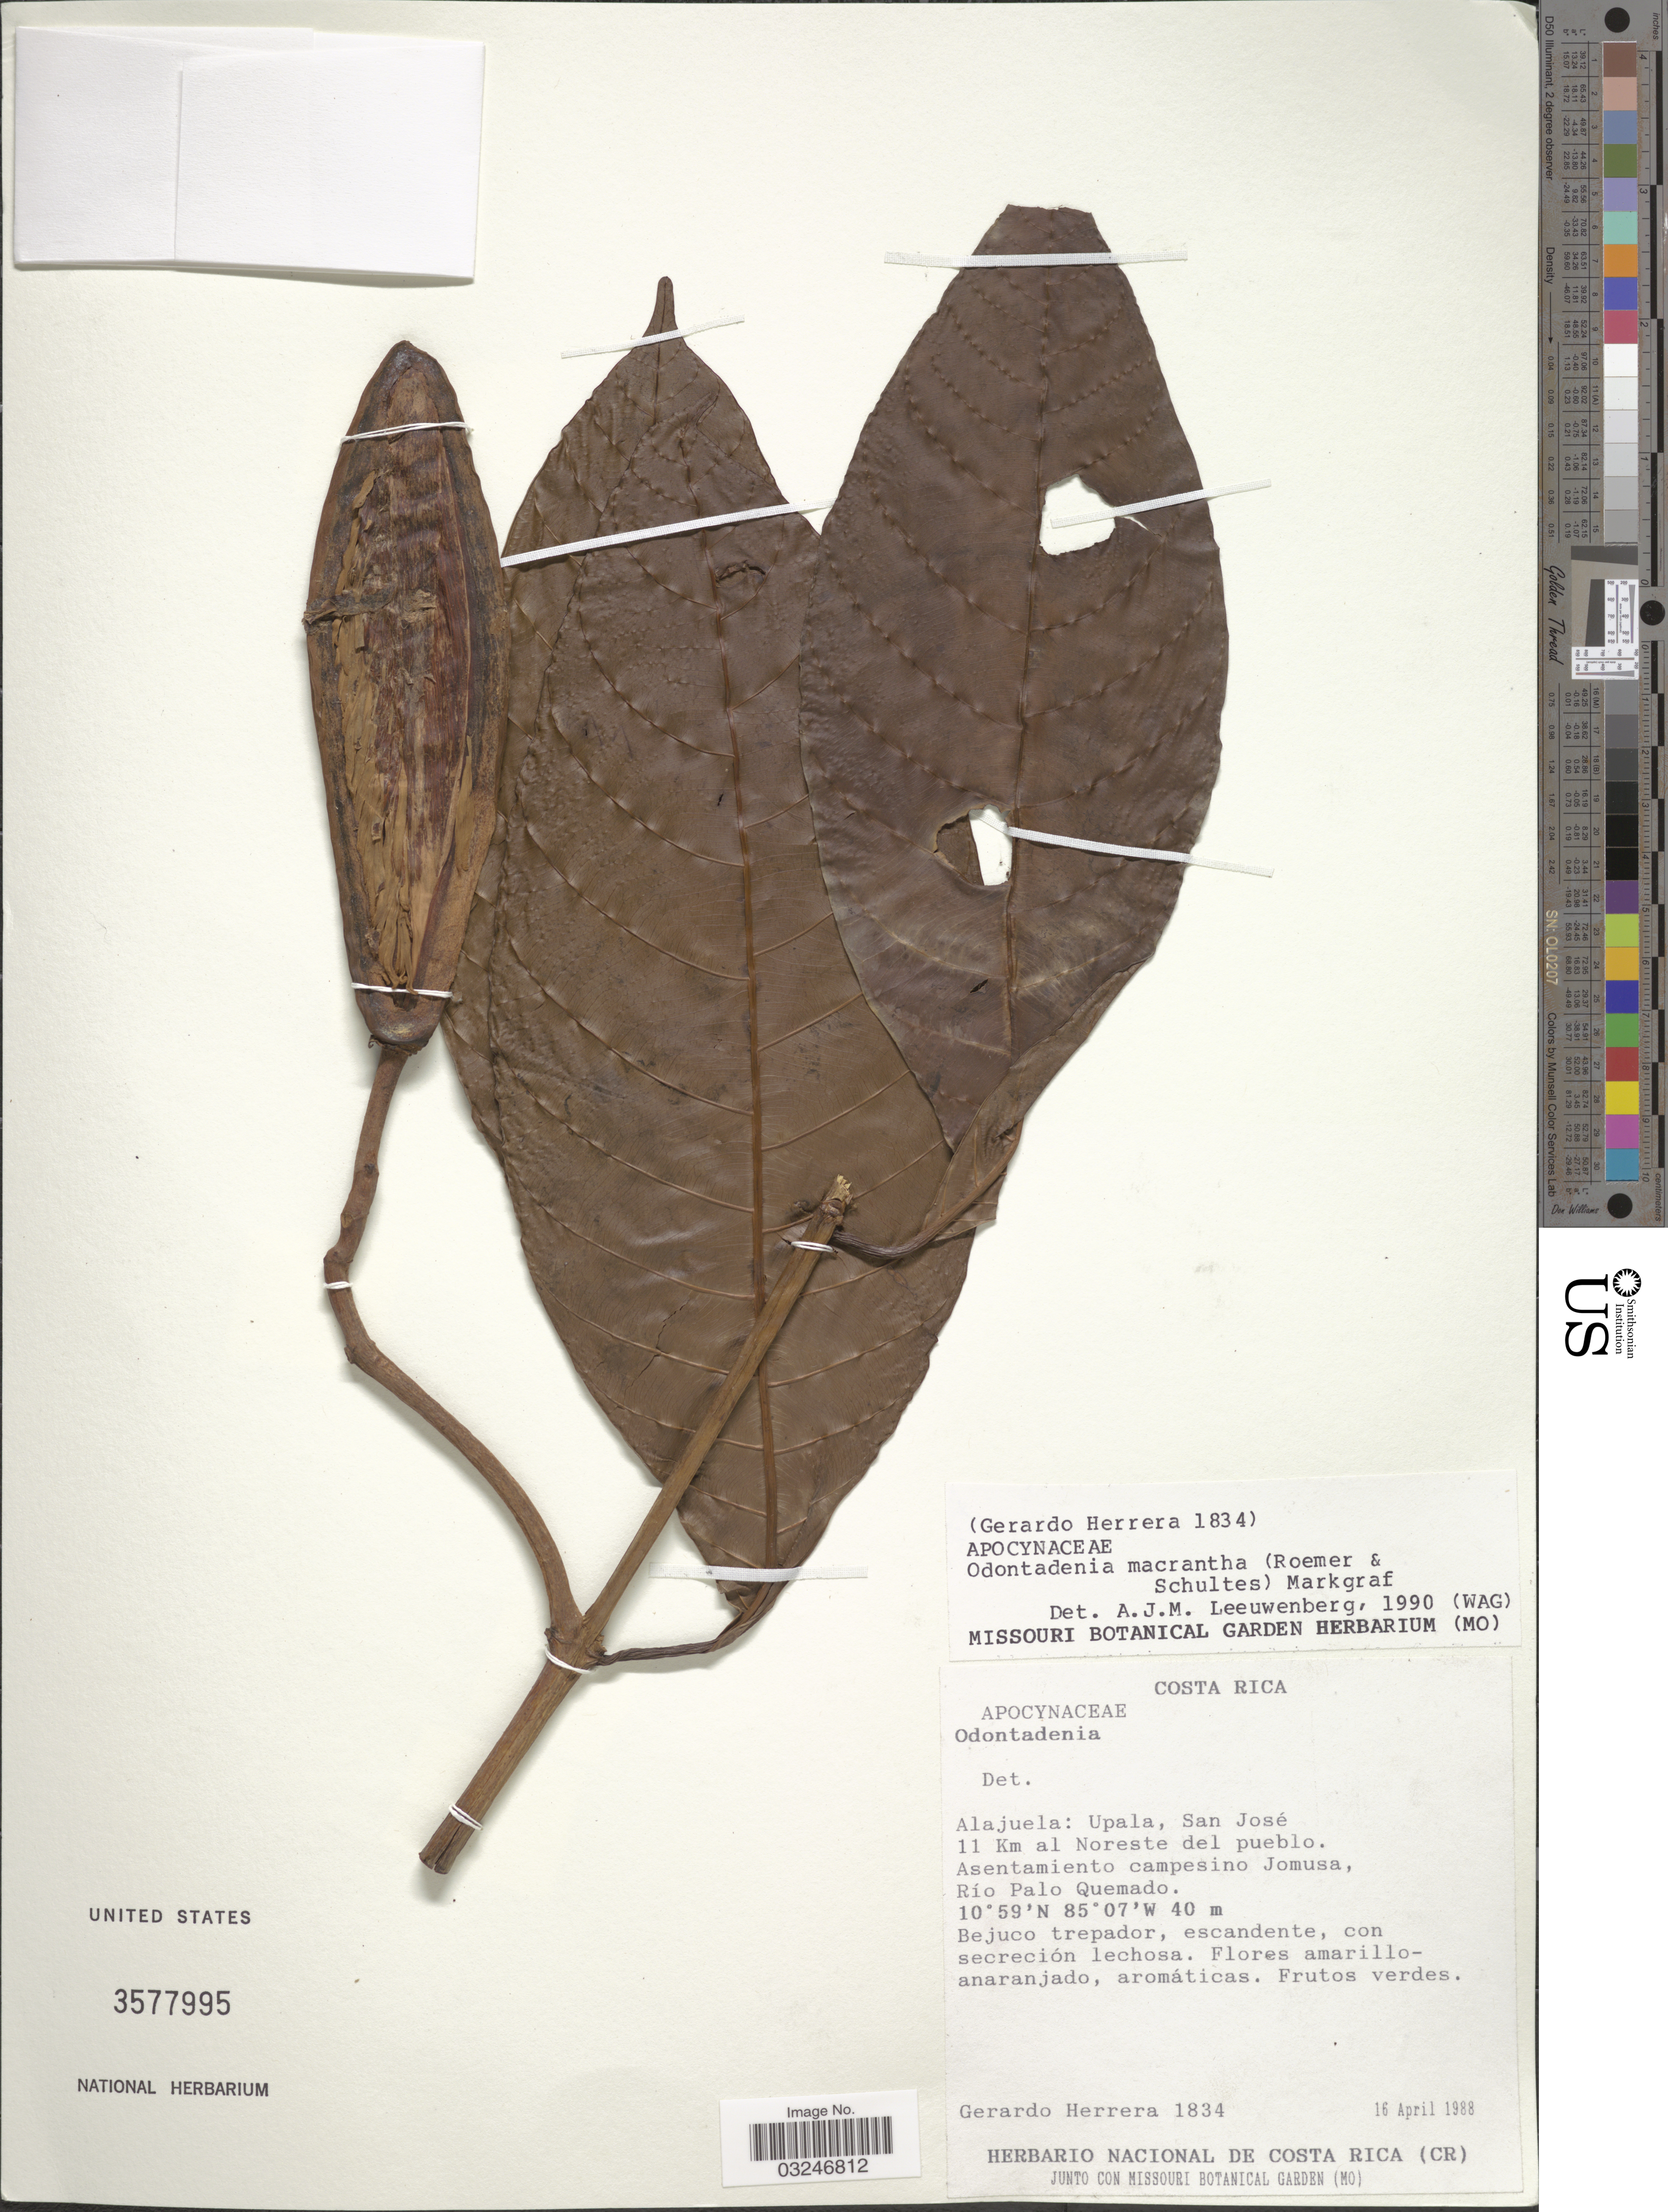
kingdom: Plantae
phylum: Tracheophyta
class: Magnoliopsida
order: Gentianales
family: Apocynaceae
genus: Odontadenia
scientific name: Odontadenia macrantha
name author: (Roem. & Schult.) Markgr.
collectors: G. Herrera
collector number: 1834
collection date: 1988-04-16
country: Costa Rica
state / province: Alajuela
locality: Upala, San José 11 Km al Noreste del pueblo. Asentamiento campesino Jomusa, Río Palo Quemado.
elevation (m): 40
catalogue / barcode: US 3577995